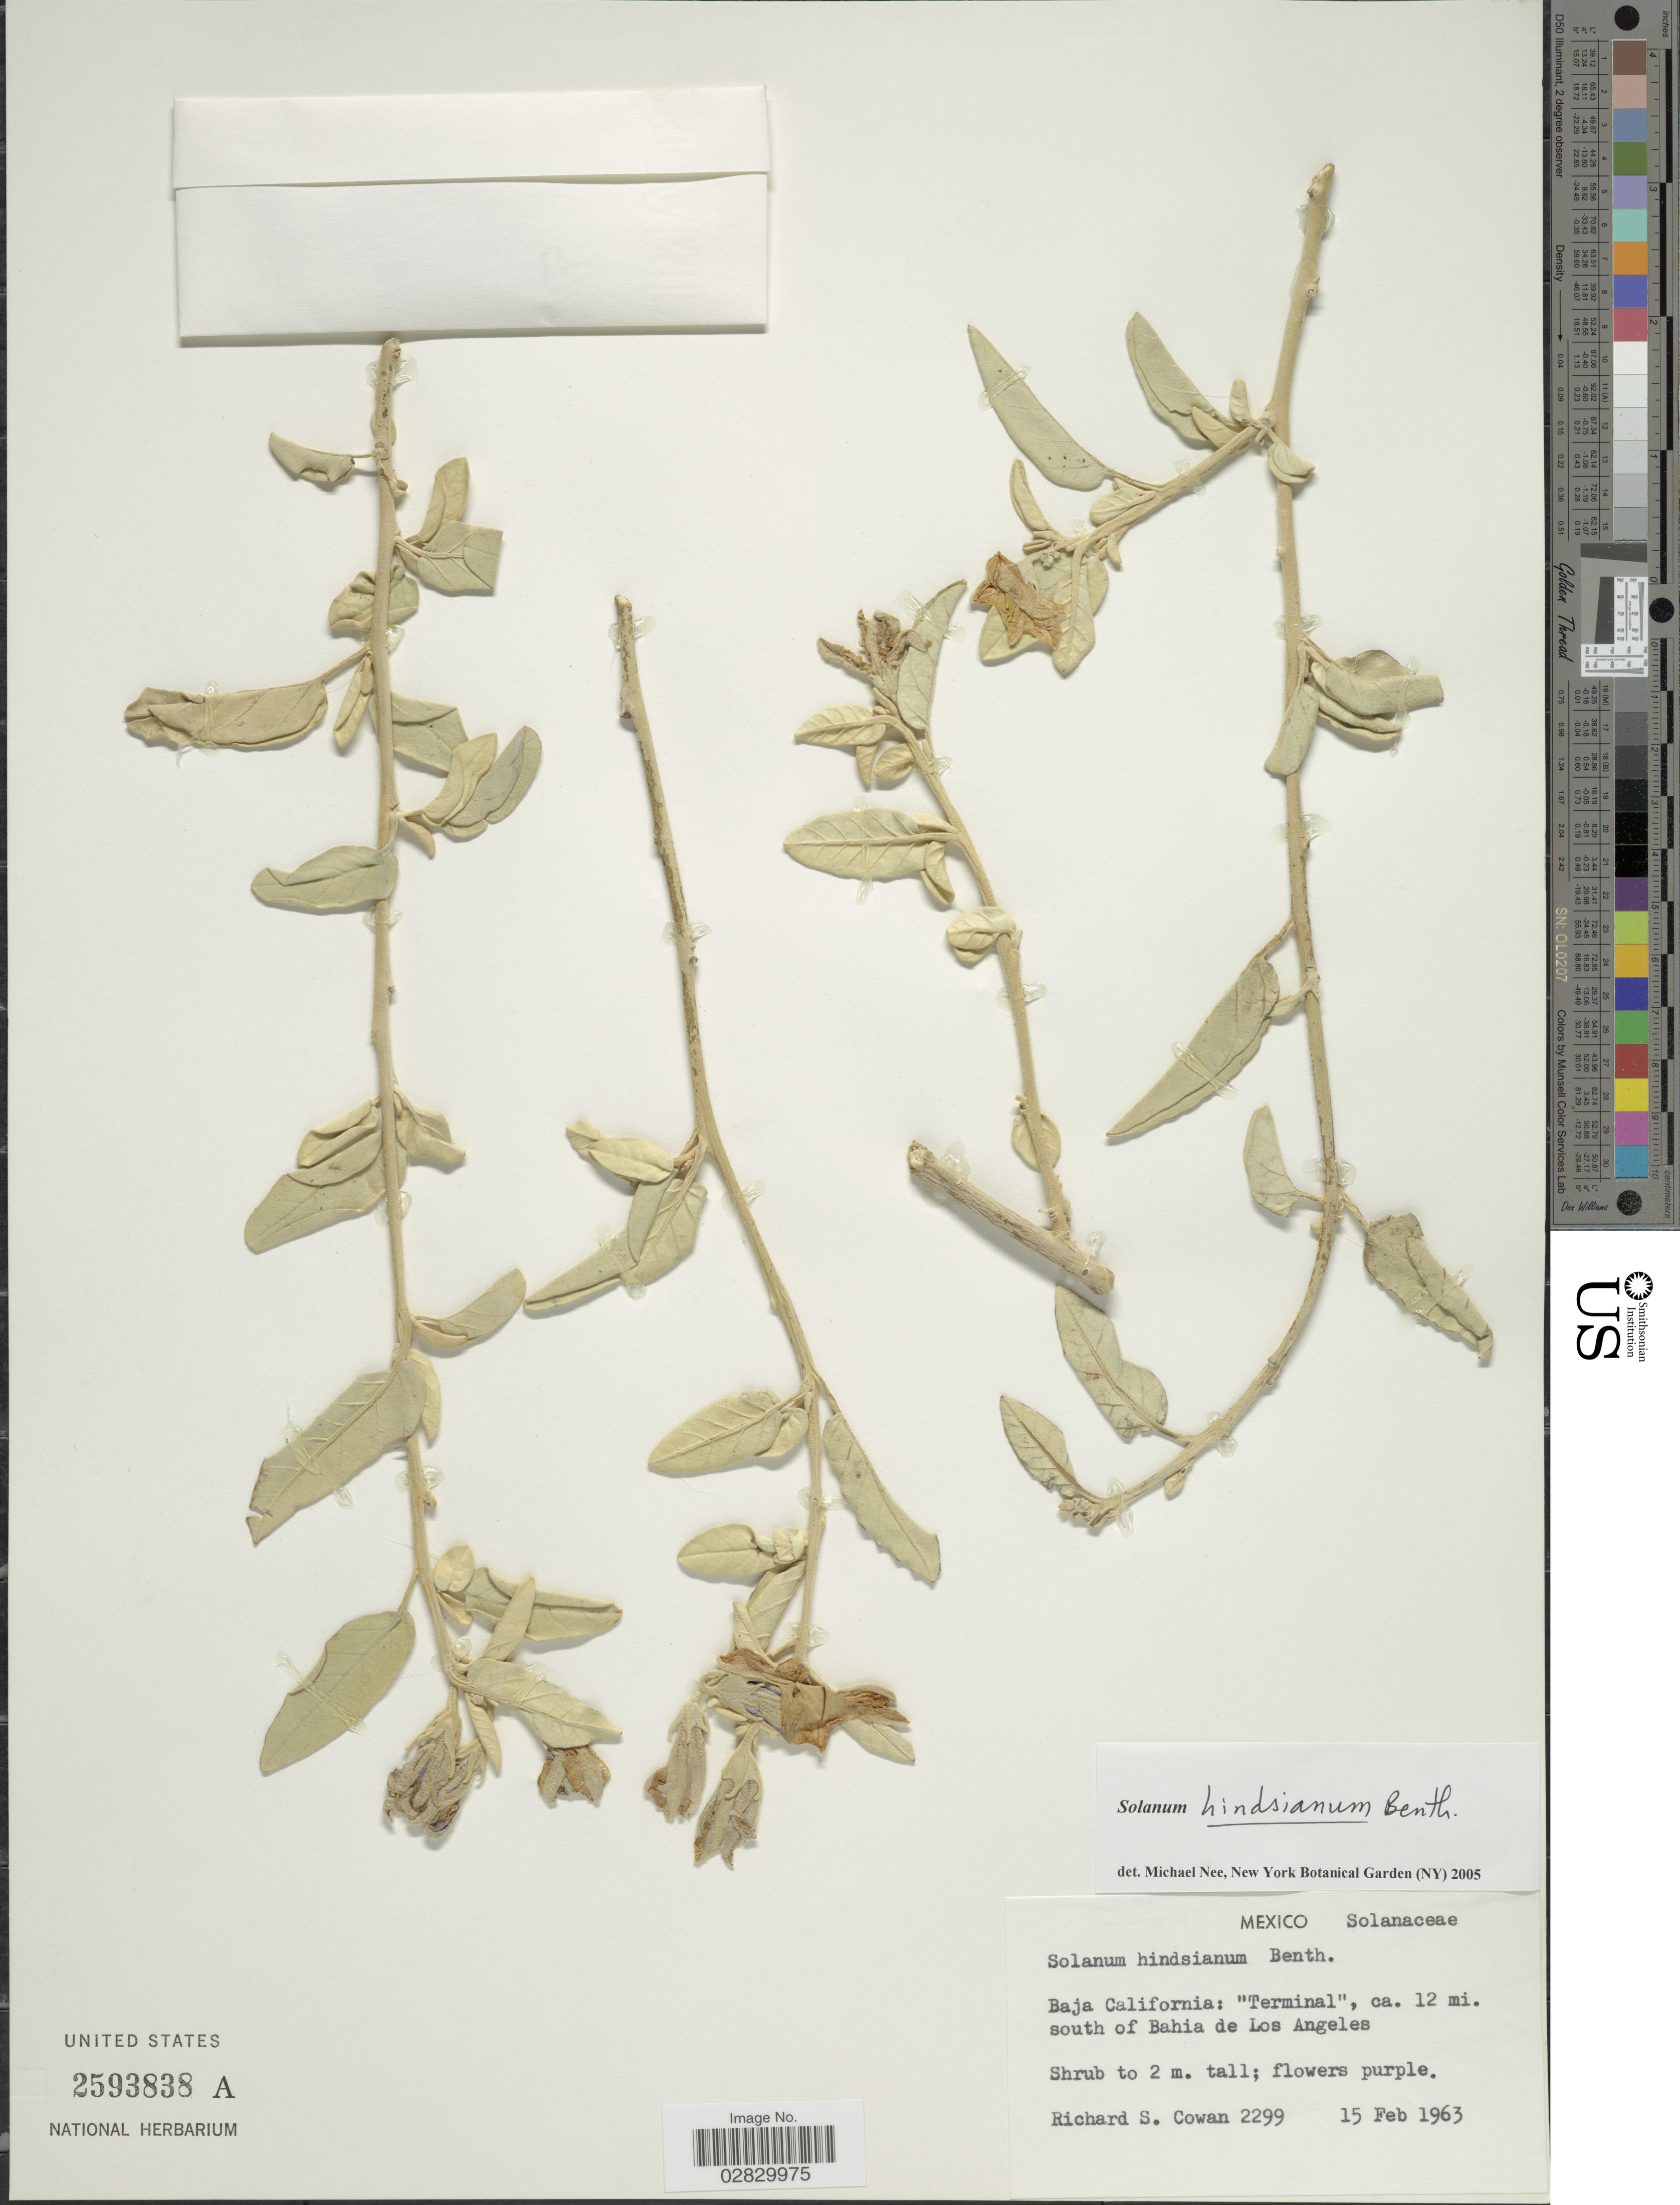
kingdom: Plantae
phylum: Tracheophyta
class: Magnoliopsida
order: Solanales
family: Solanaceae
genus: Solanum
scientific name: Solanum hindsianum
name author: Benth.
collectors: R. S. Cowan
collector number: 2299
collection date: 1963-02-15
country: Mexico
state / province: Baja California Norte / Baja California Sur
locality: Terminal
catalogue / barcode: US 2593838A